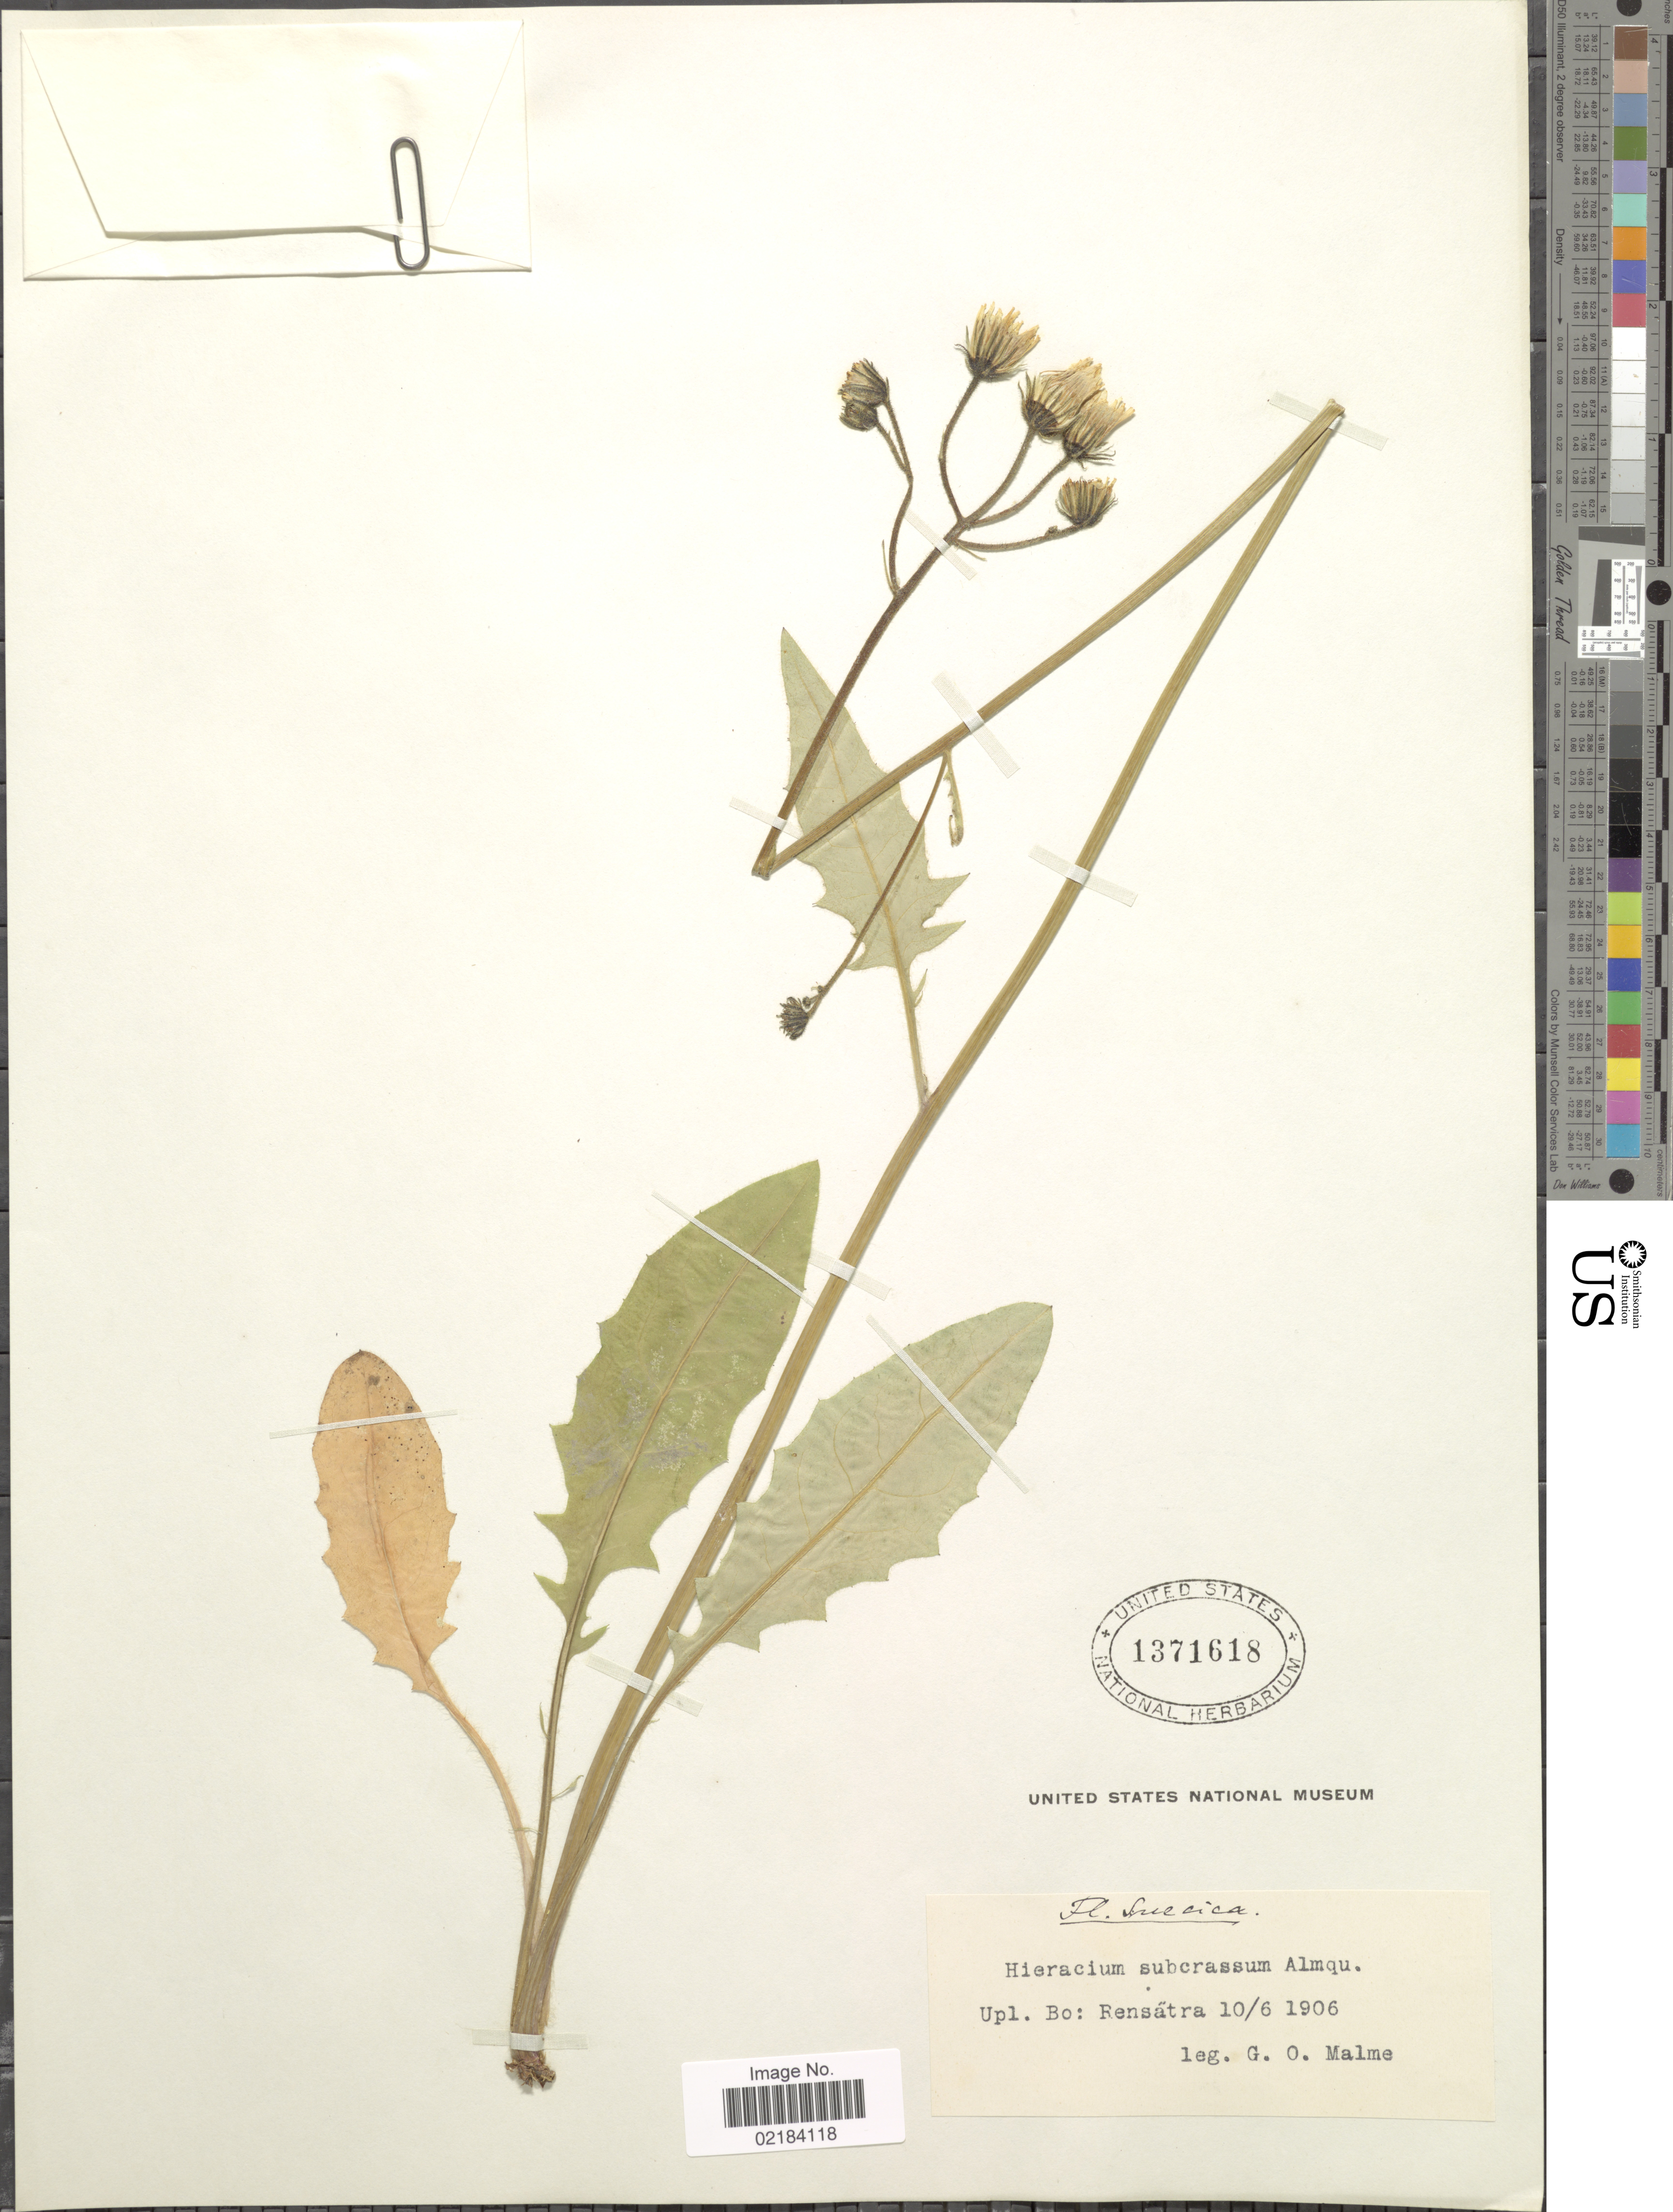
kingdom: Plantae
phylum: Tracheophyta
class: Magnoliopsida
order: Asterales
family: Asteraceae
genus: Hieracium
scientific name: Hieracium murorum subsp. subcrassum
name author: (Dahlst.) Zahn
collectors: G. O. A. Malme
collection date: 1906-06-10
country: Sweden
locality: Upl.Bo: Rensãtra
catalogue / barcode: US 1371618